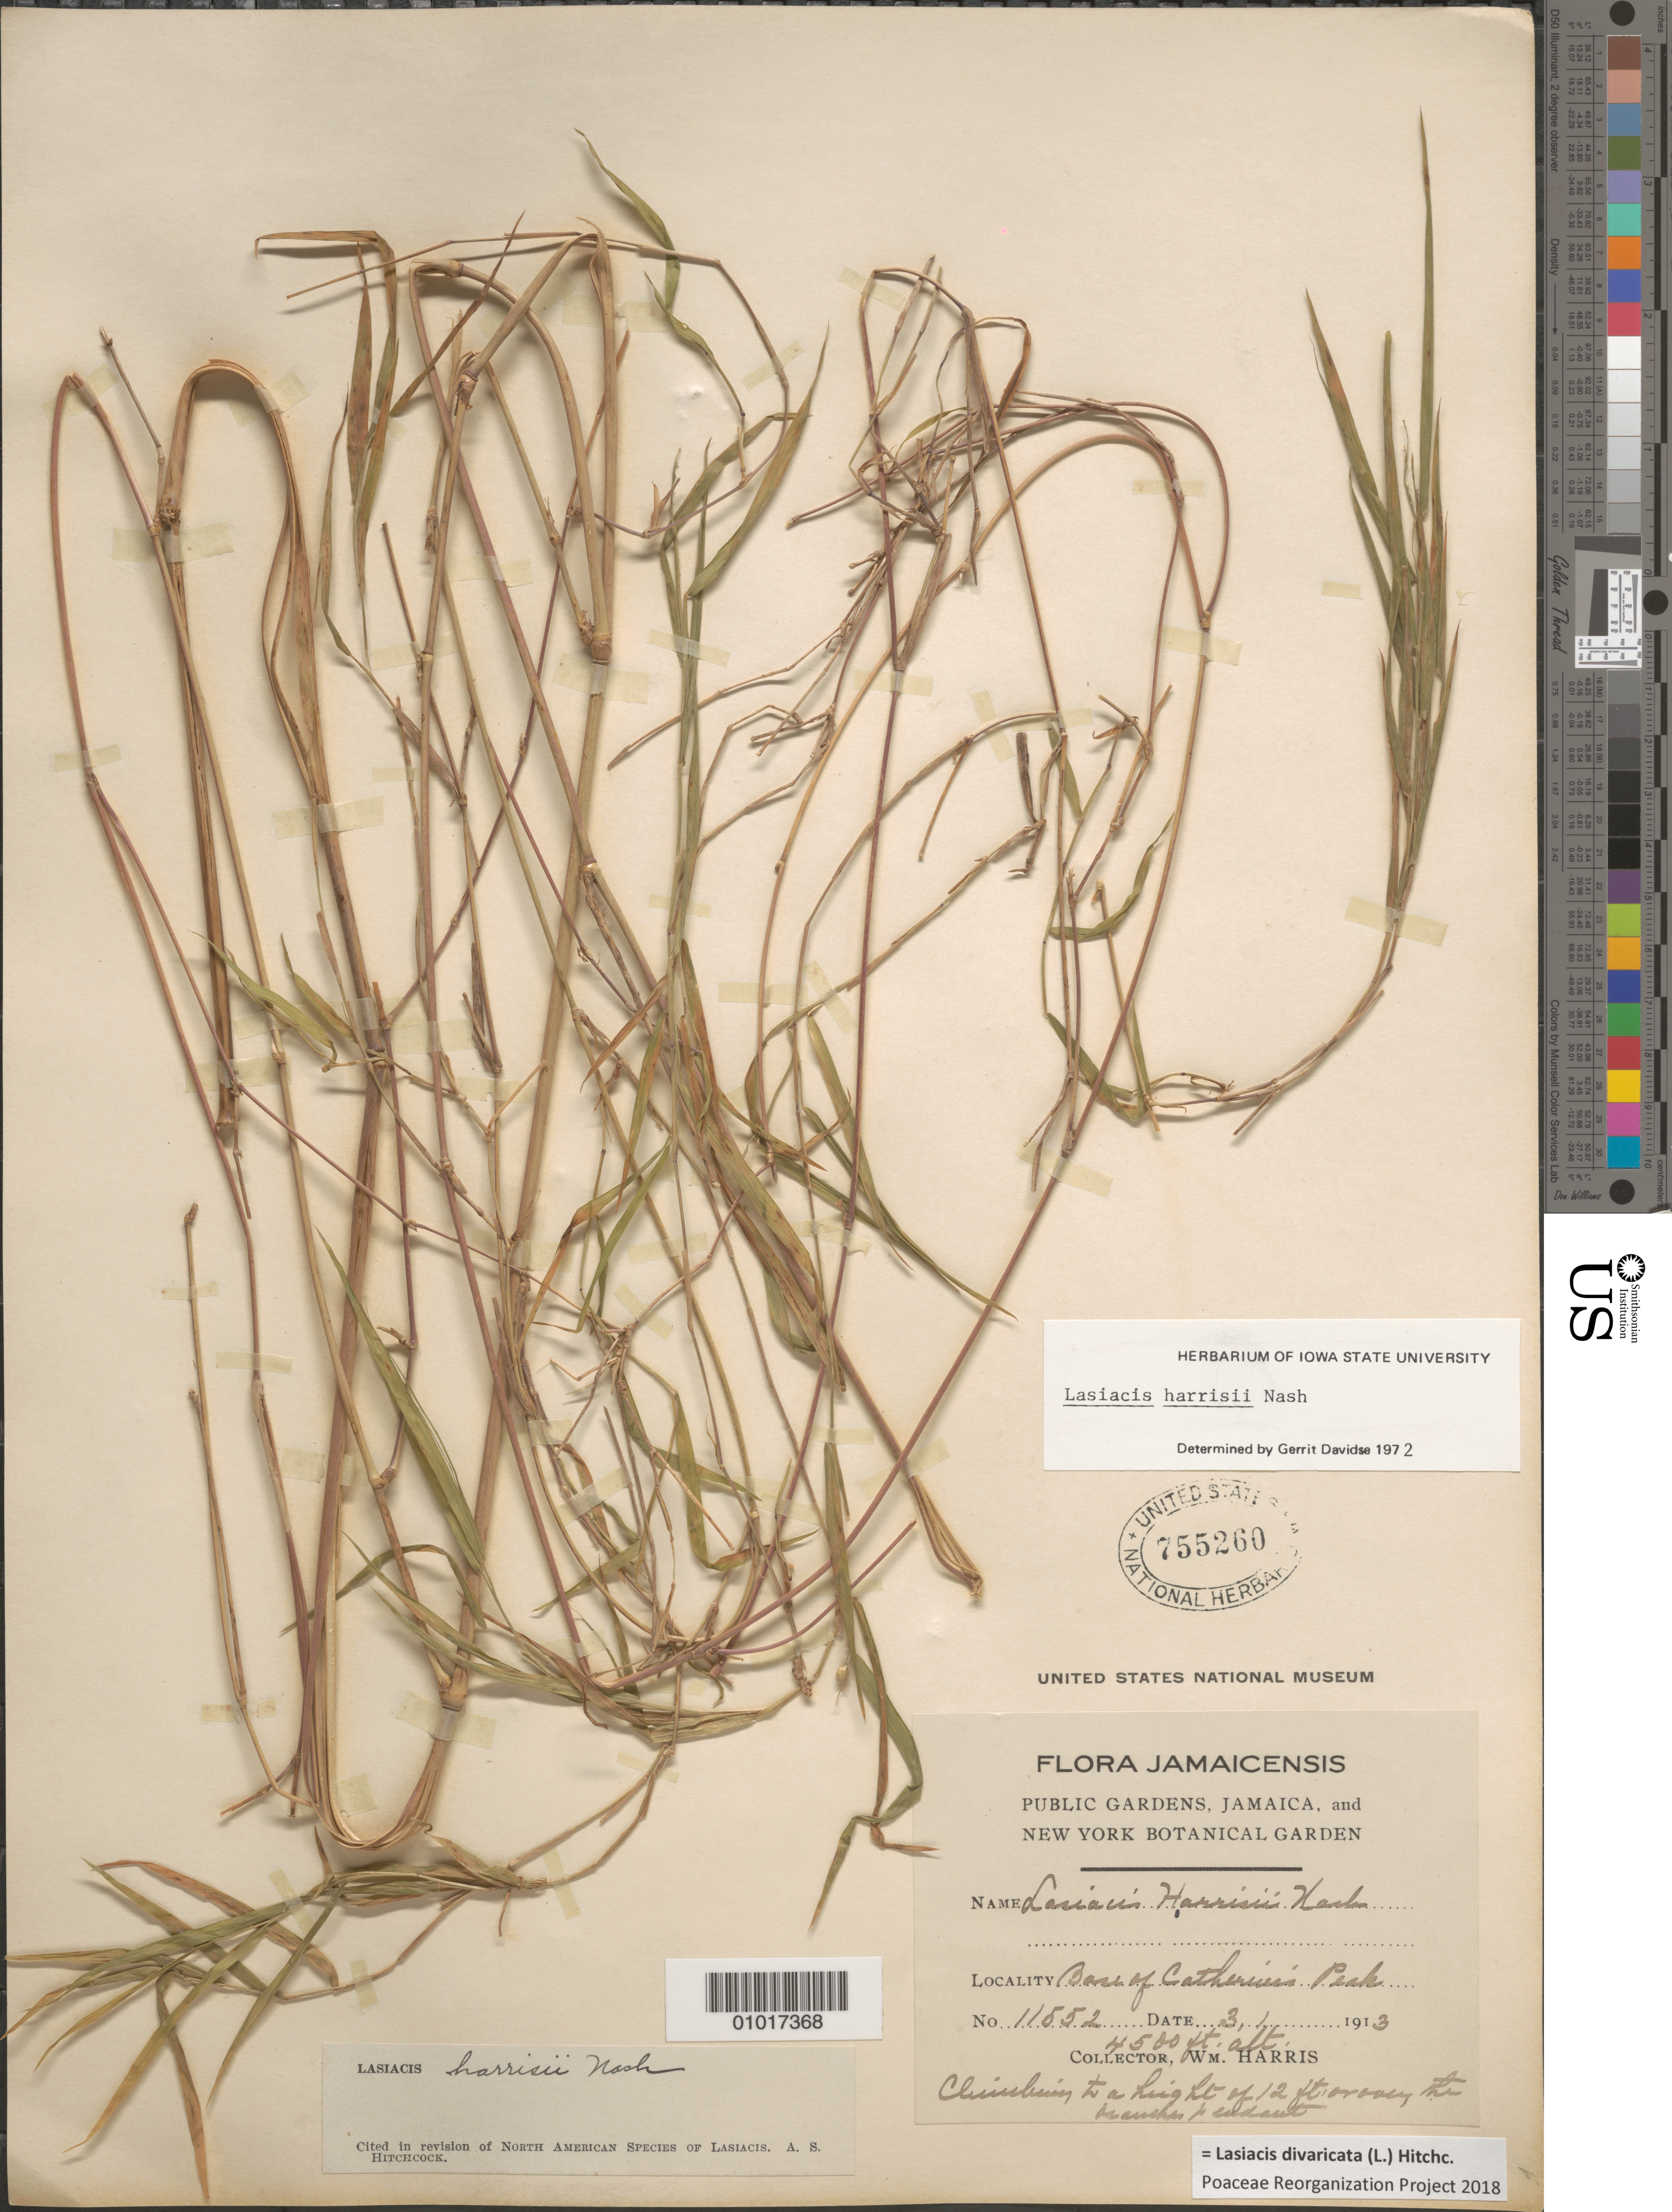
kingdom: Plantae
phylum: Tracheophyta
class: Liliopsida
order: Poales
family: Poaceae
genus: Lasiacis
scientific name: Lasiacis harrisii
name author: Nash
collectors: W. H. Harris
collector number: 11552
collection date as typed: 03 Jan 1913 or 01 Mar 1913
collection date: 1913-01-03 or 1913-03-01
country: Jamaica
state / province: Saint Andrew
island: Jamaica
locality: Base of Catherine's Peak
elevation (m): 1372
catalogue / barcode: US 755260